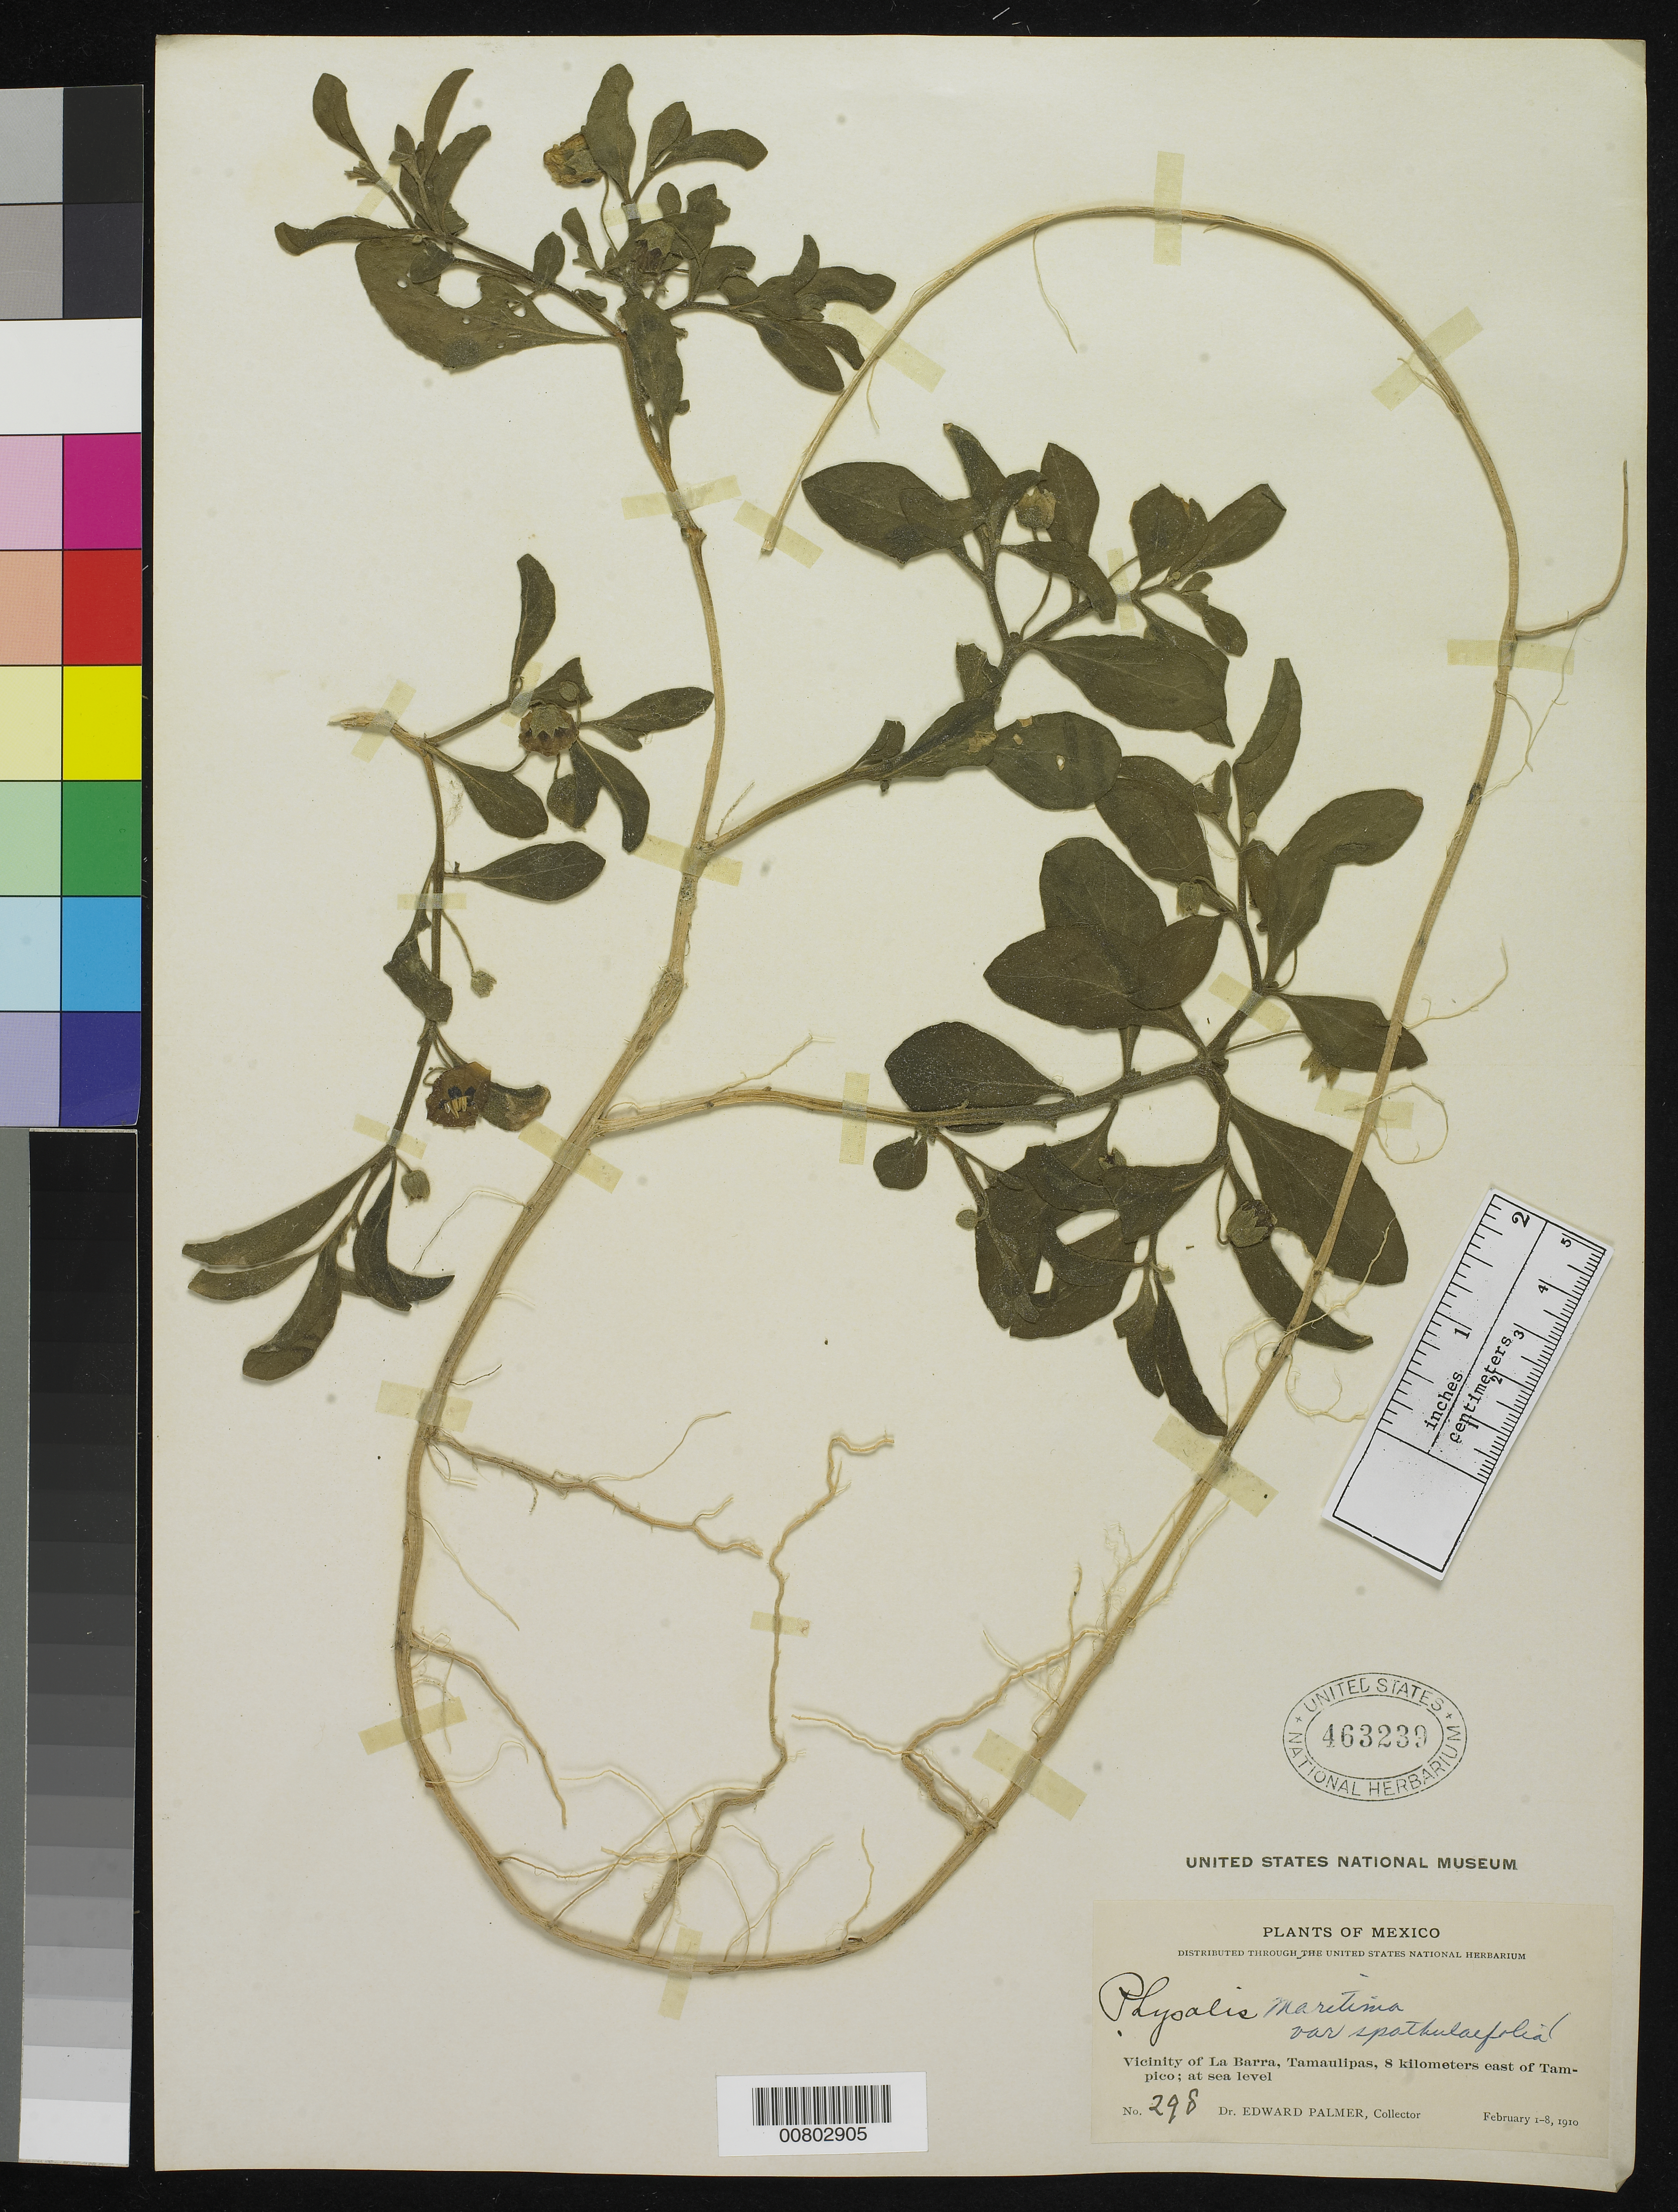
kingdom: Plantae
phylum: Tracheophyta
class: Magnoliopsida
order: Solanales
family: Solanaceae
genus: Physalis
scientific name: Physalis maritima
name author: M.A. Curtis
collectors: E. Palmer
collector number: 298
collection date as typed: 01 Feb 1910 to 08 Feb 1910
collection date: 1910-02-01/1910-02-08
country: Mexico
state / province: Tamaulipas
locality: Vicinity of La Barra, 8 Kilometers east of Tampico.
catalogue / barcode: US 463239